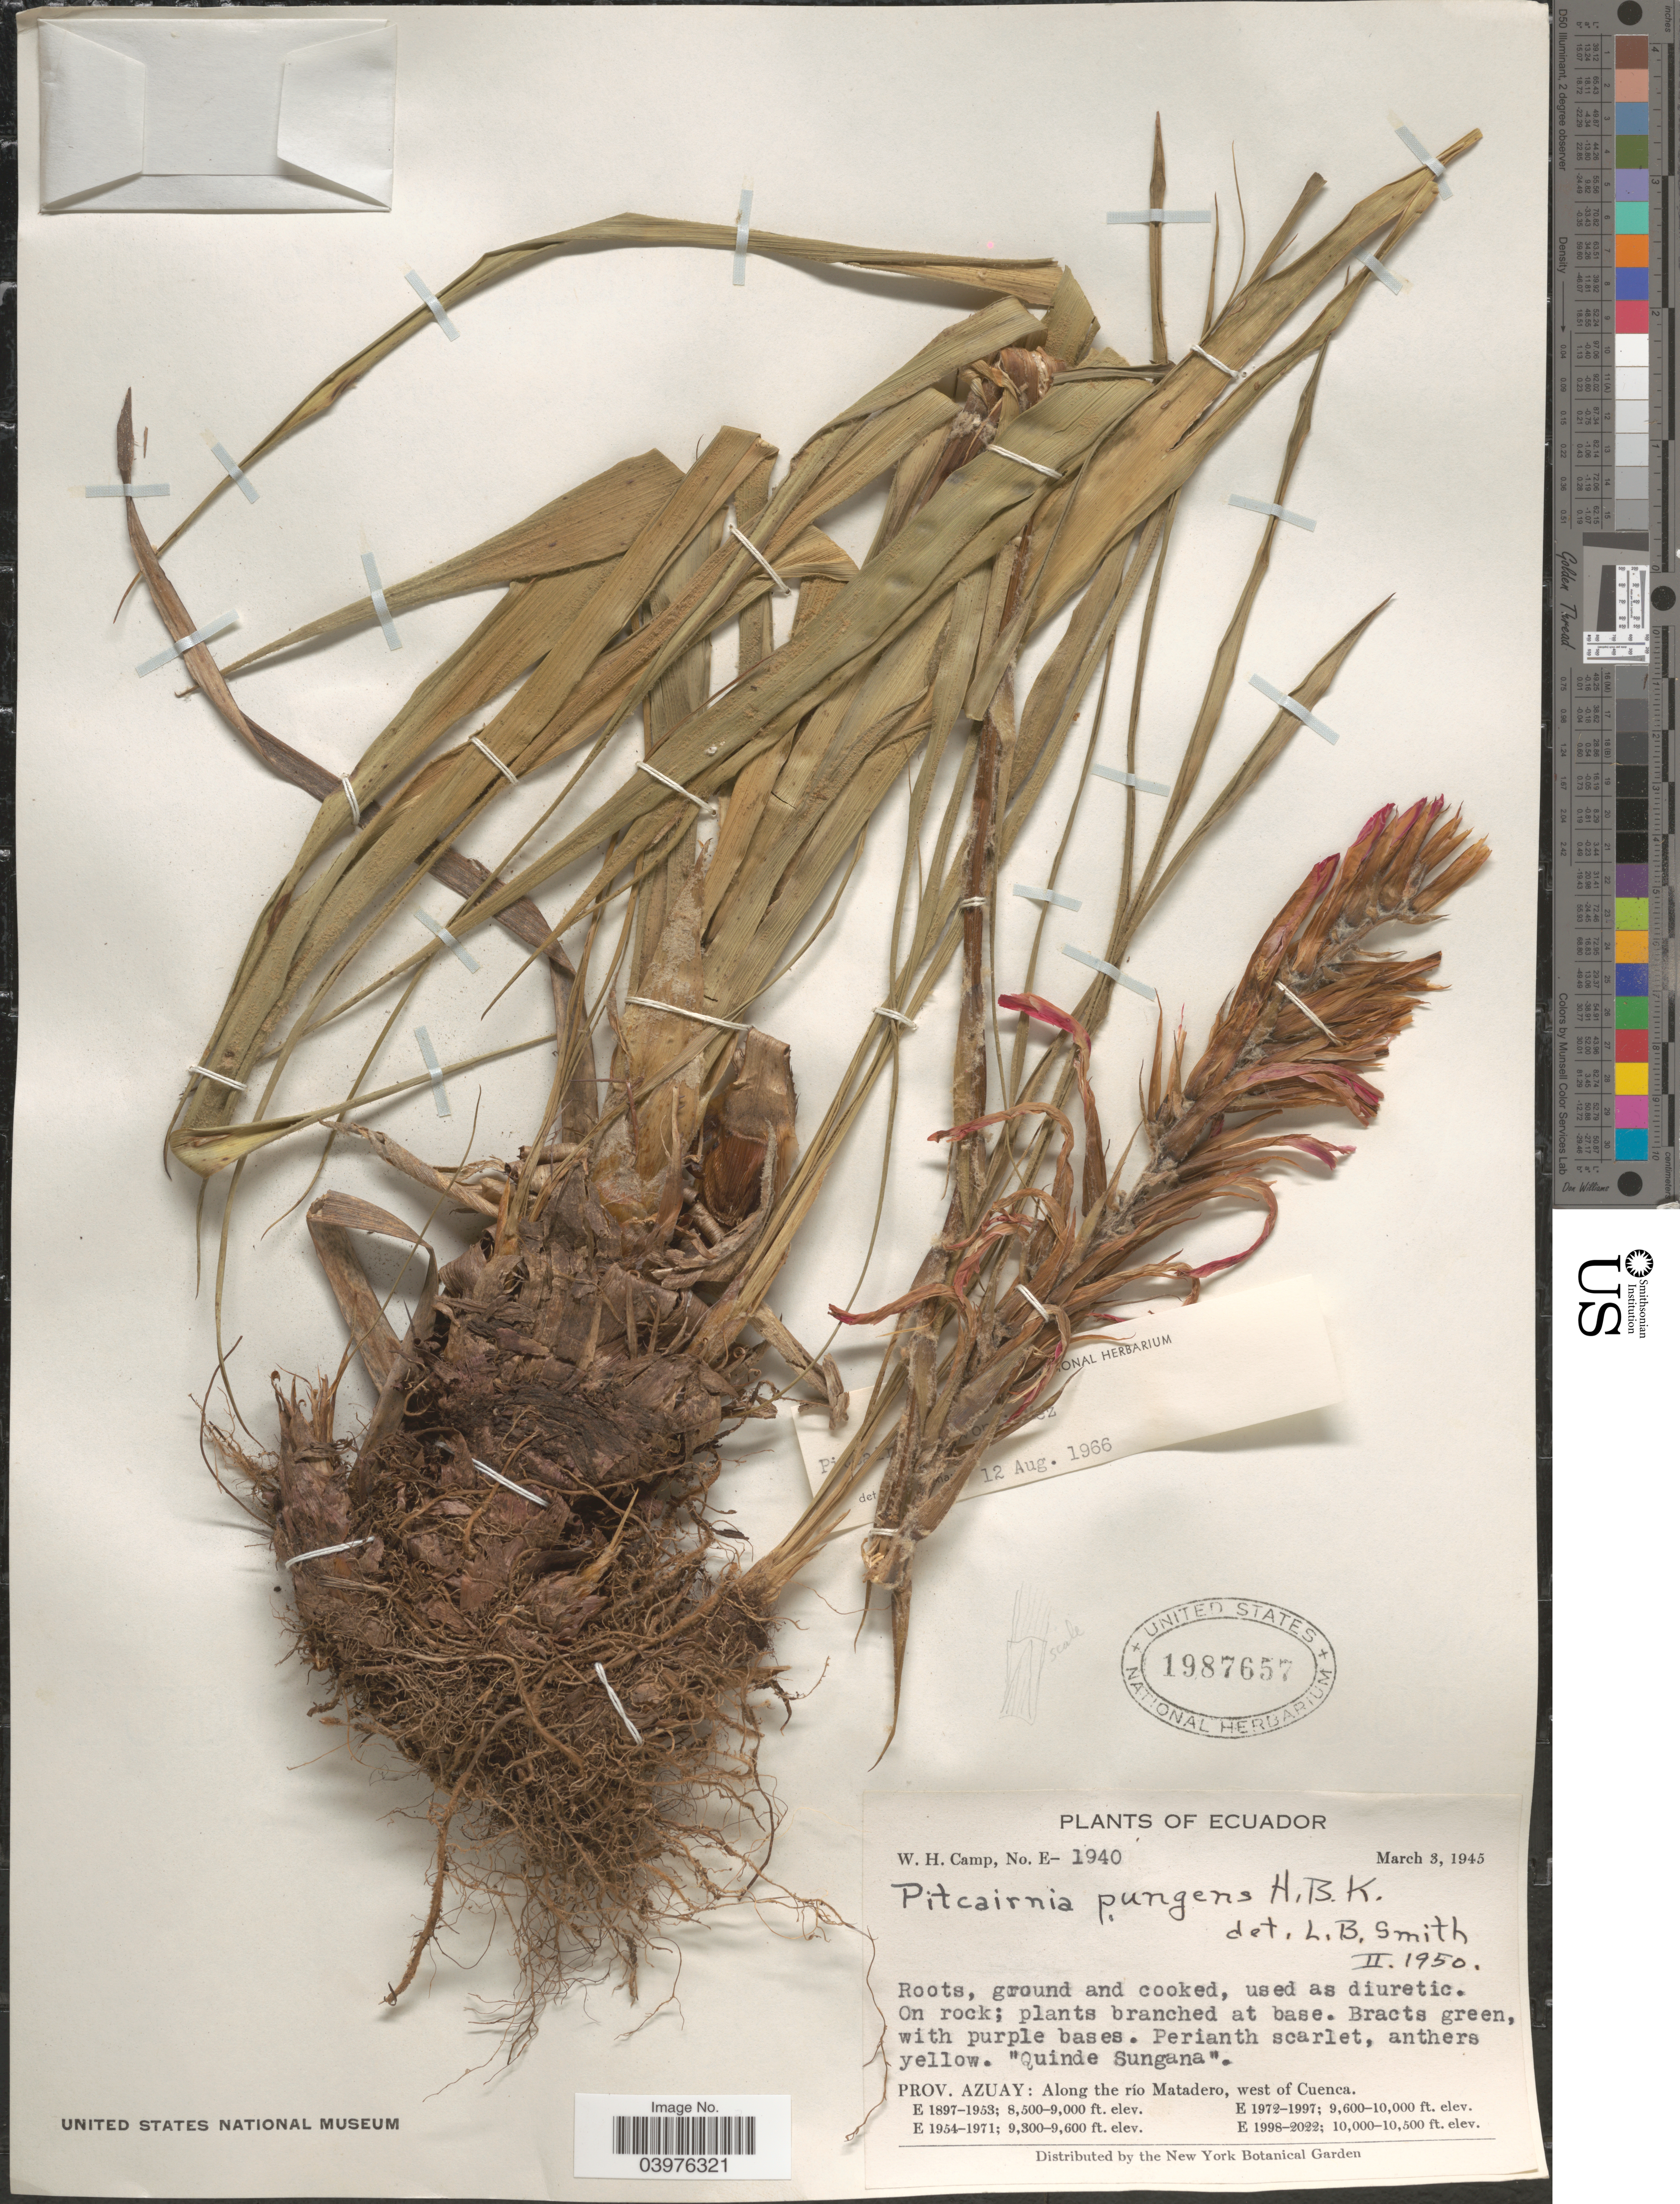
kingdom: Plantae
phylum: Tracheophyta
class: Liliopsida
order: Poales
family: Bromeliaceae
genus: Pitcairnia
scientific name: Pitcairnia pavonii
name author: (Mez) Mez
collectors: W. H. Camp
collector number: E-1940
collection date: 1945-03-03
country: Ecuador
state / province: Azuay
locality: Quinde Sungana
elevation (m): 2591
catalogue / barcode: US 1987657